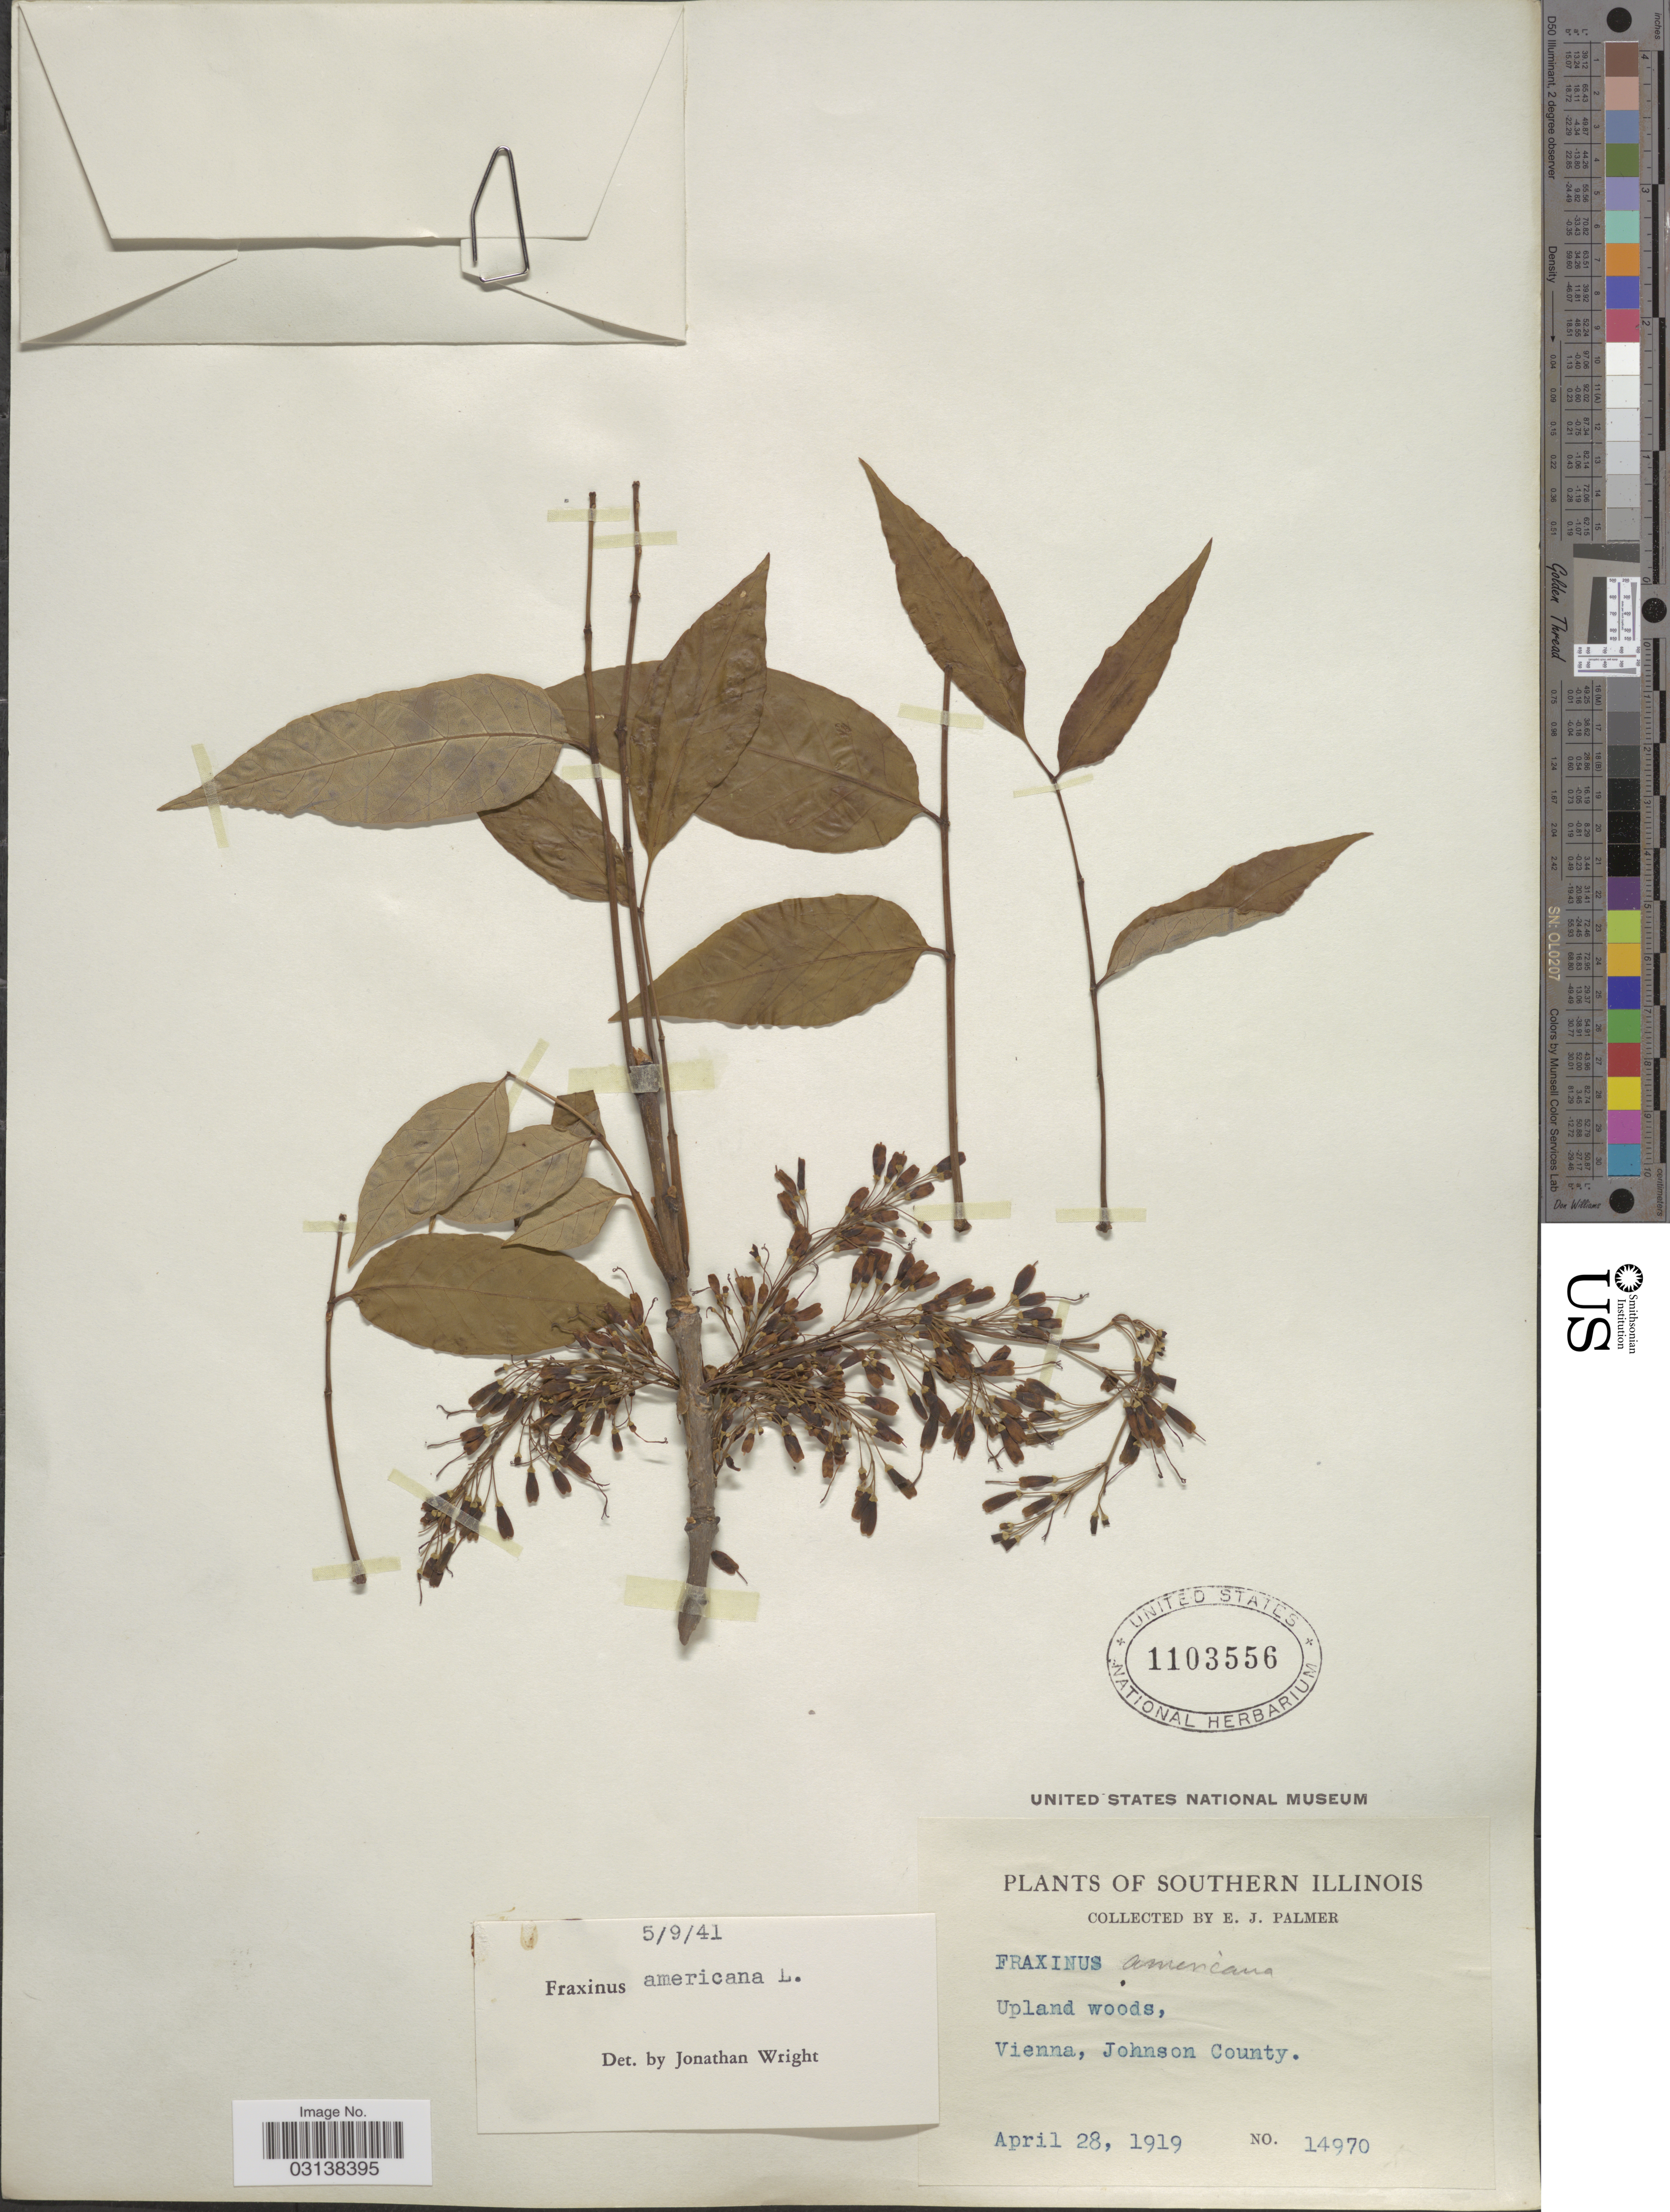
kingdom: Plantae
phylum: Tracheophyta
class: Magnoliopsida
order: Lamiales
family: Oleaceae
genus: Fraxinus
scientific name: Fraxinus americana var. biltmoreana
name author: (Beadle) J.W. Wright ex Fernald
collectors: E. J. Palmer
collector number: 14970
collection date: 1919-04-28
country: United States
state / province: Illinois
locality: Southern Illinois, Upland woods, Vienna, Johnson County.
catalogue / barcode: US 1103556